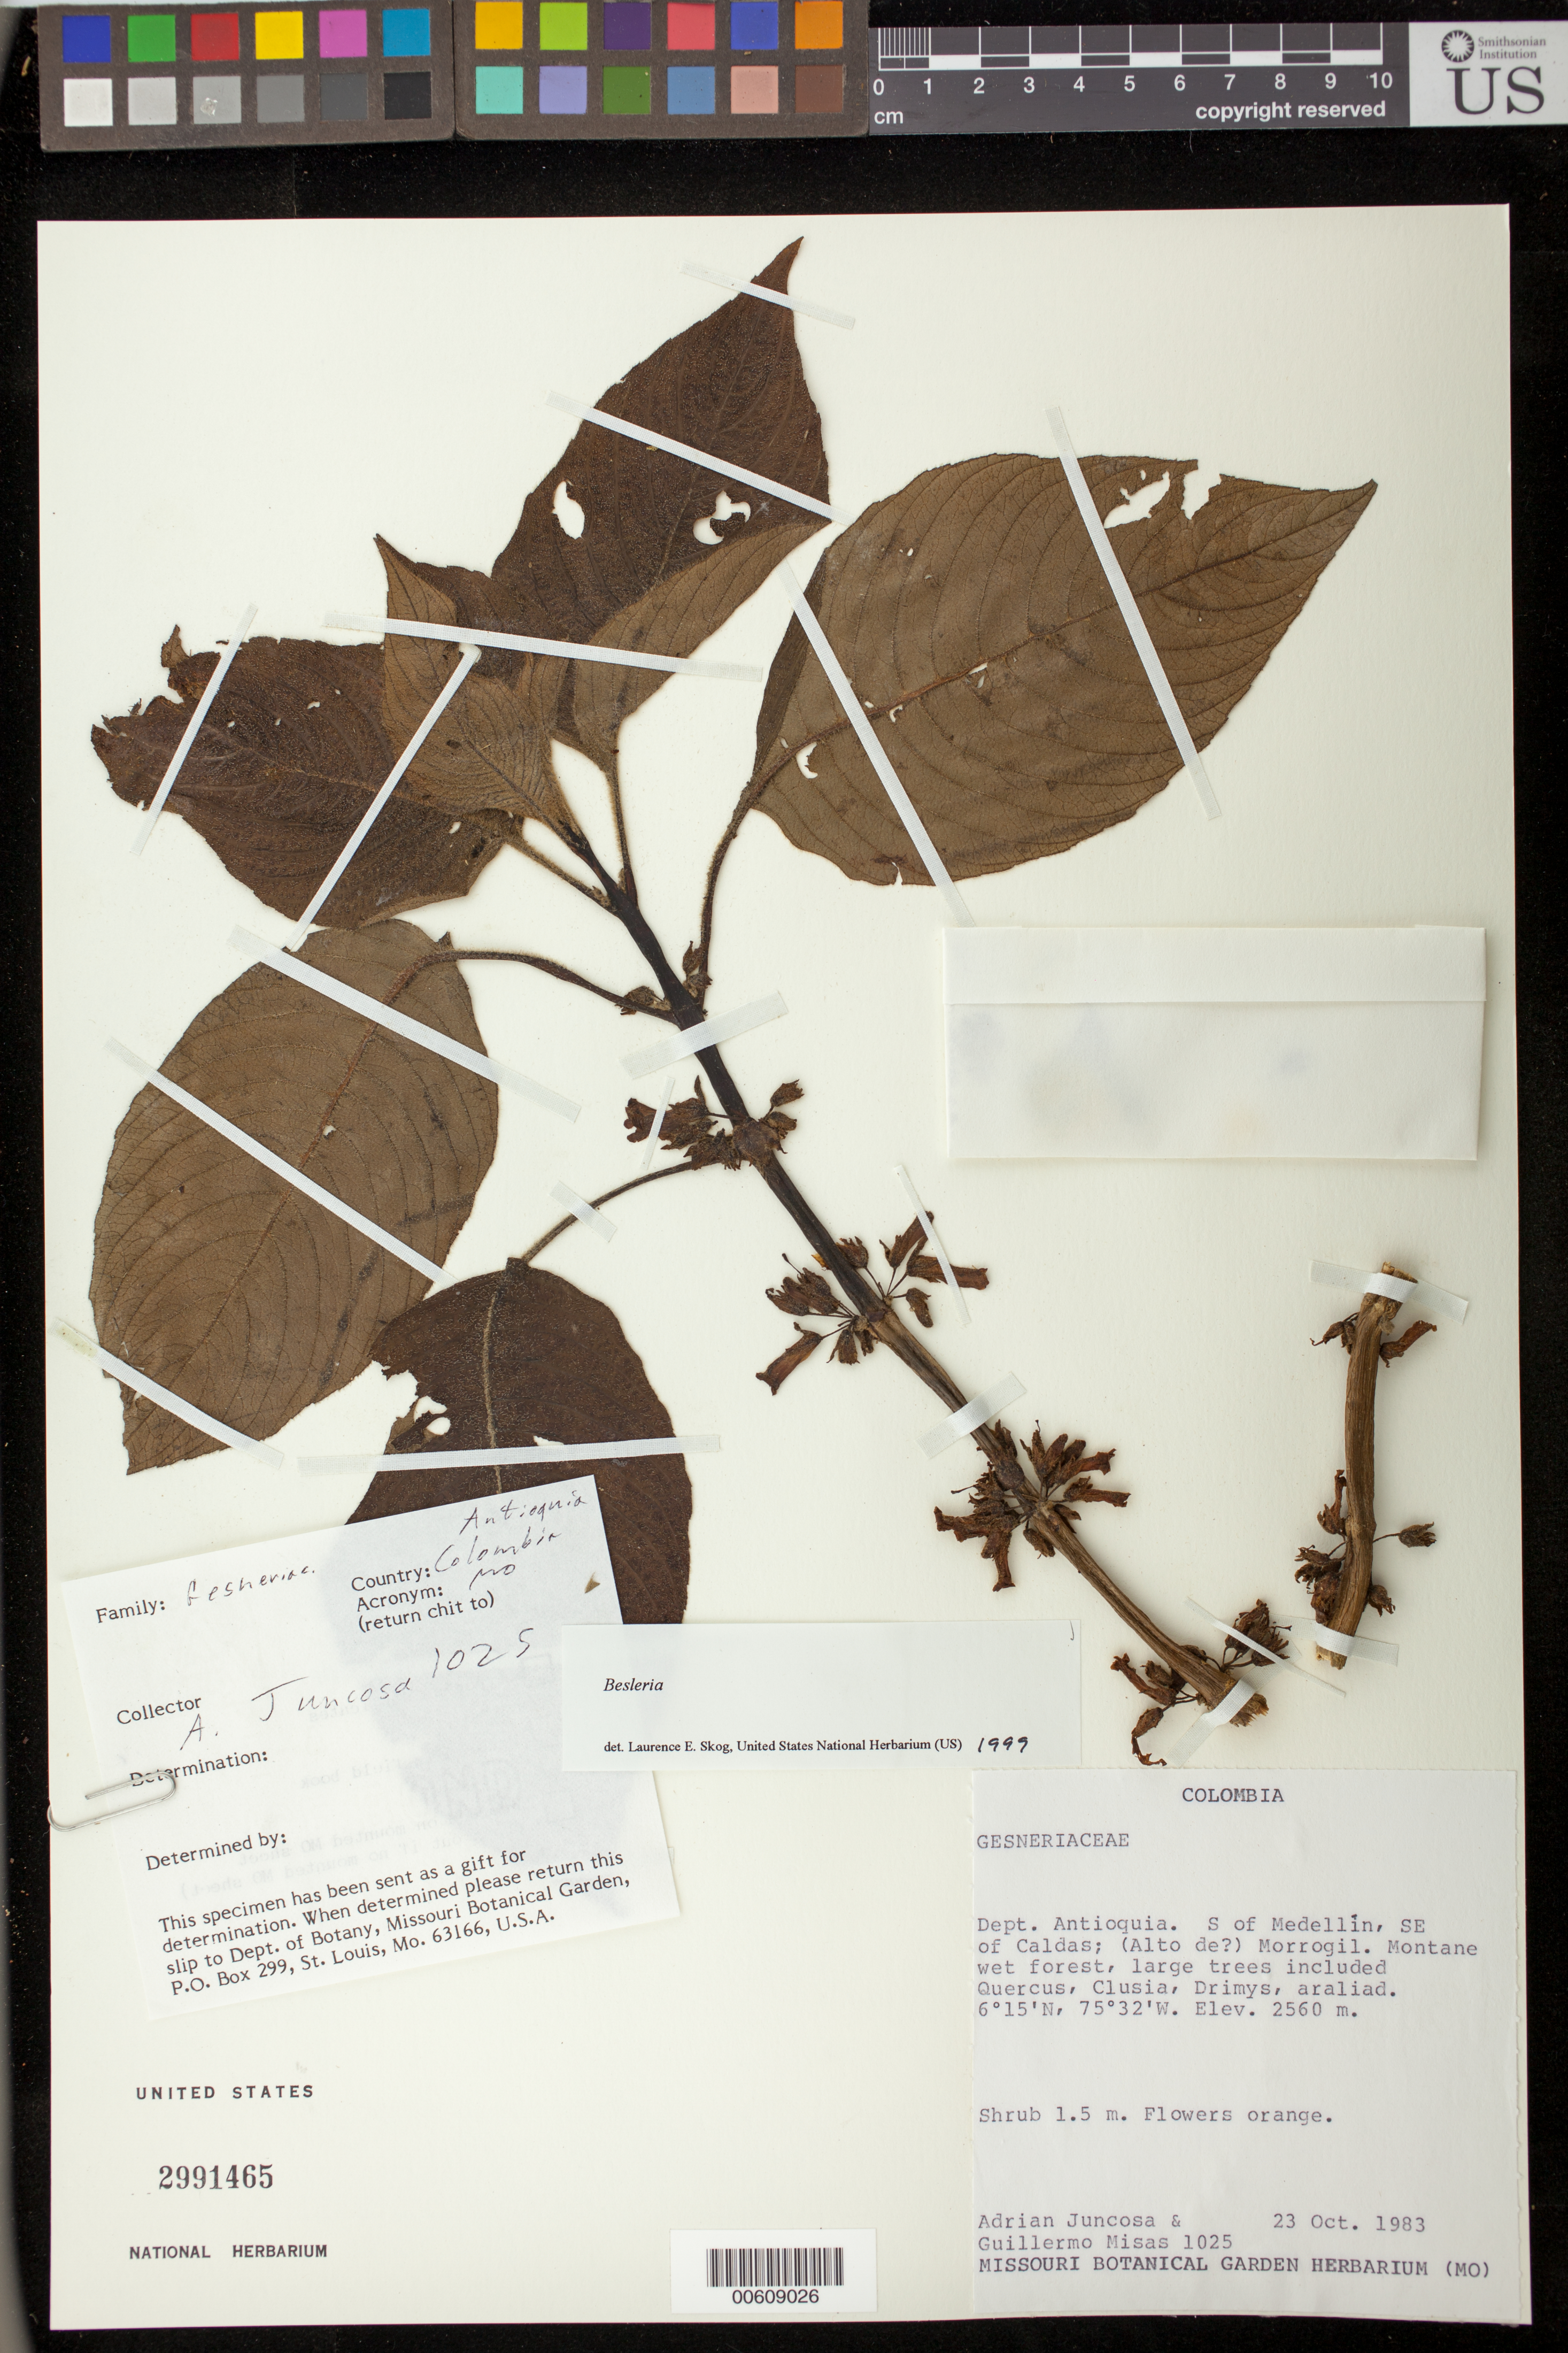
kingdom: Plantae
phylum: Tracheophyta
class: Magnoliopsida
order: Lamiales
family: Gesneriaceae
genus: Besleria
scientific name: Besleria sp.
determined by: Skog, Laurence E.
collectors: A. Juncosa & G. Misas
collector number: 1025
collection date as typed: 23 Oct 1983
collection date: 1983-10-23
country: Colombia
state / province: Antioquia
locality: S of Medellín, SE of Caldas; (Alto de?) Morrogil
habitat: Montane wet forest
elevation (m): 2560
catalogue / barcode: US 2991465